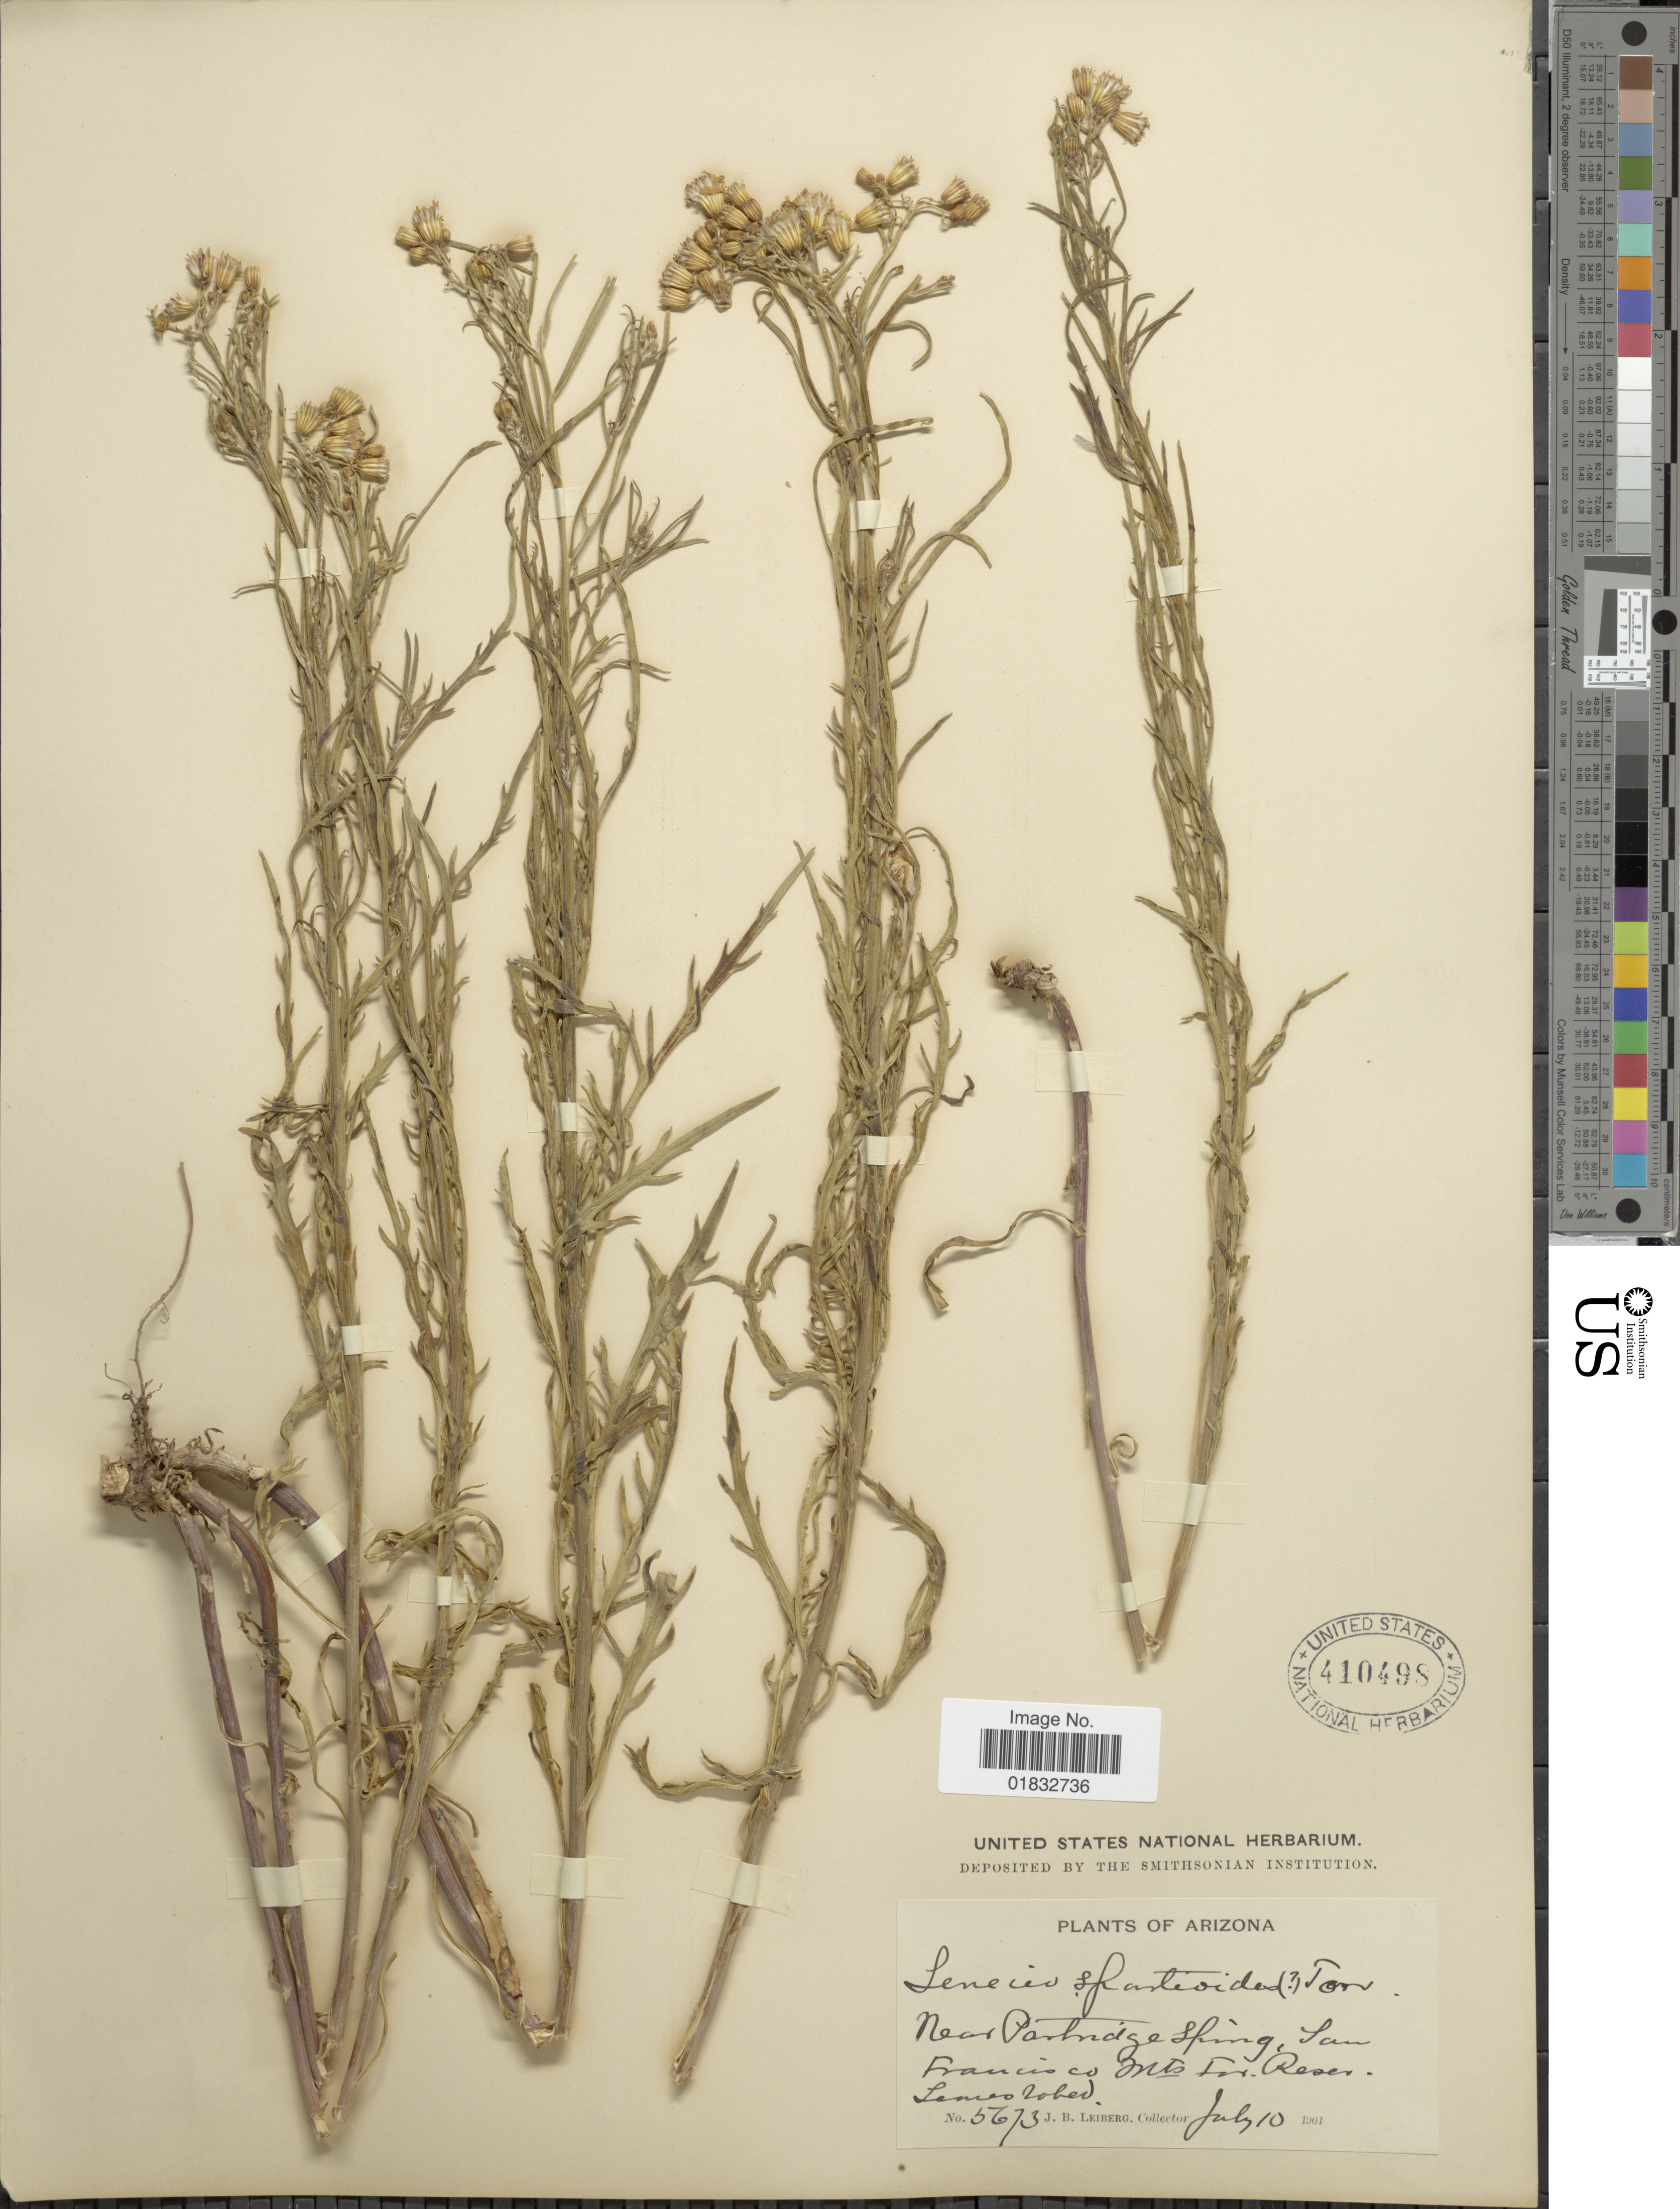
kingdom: Plantae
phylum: Tracheophyta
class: Magnoliopsida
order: Asterales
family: Asteraceae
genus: Senecio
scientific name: Senecio eremophilus var. kingii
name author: (Rydb.) Greenm.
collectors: J. B. Leiberg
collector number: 5673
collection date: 1901-07-10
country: United States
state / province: Arizona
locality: Near Partridge Spring, San Francisco Mts For Reser.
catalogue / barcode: US 410498